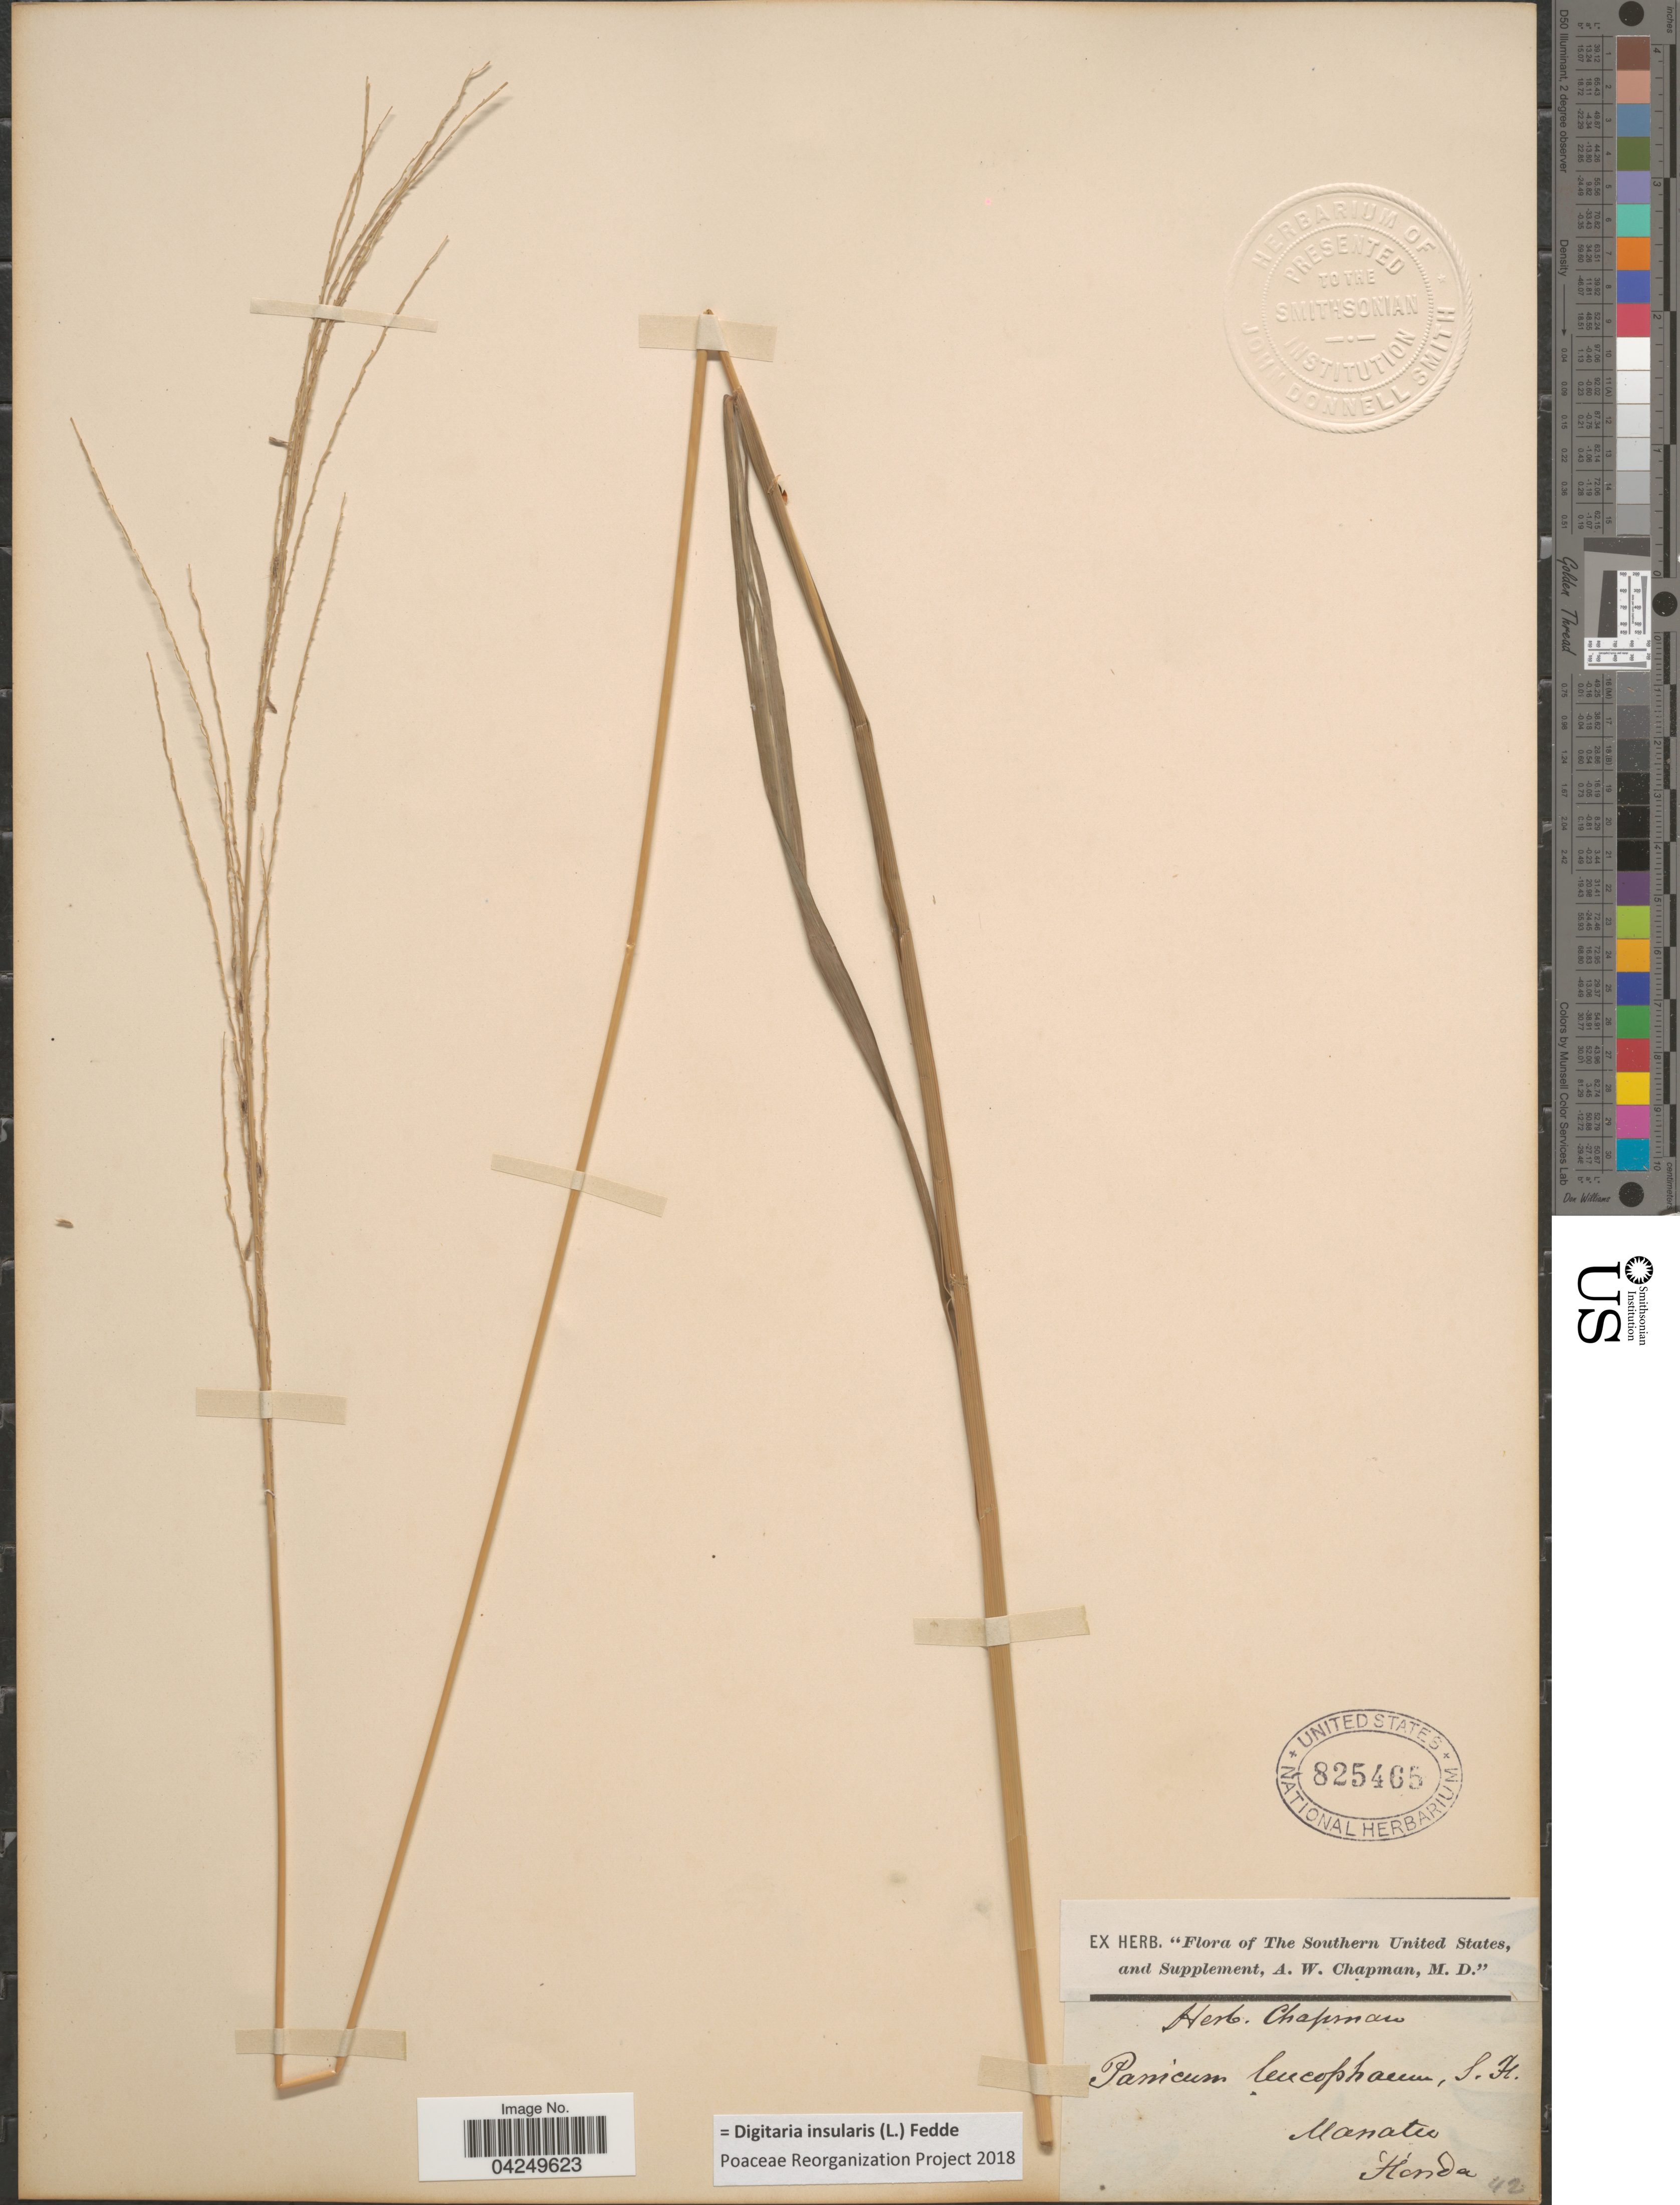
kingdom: Plantae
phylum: Tracheophyta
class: Liliopsida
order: Poales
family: Poaceae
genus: Digitaria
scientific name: Digitaria insularis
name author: (L.) Fedde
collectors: ex herb. A.W. Chapman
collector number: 42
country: United States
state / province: Florida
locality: The Southern United States. Manatee.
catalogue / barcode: US 825465